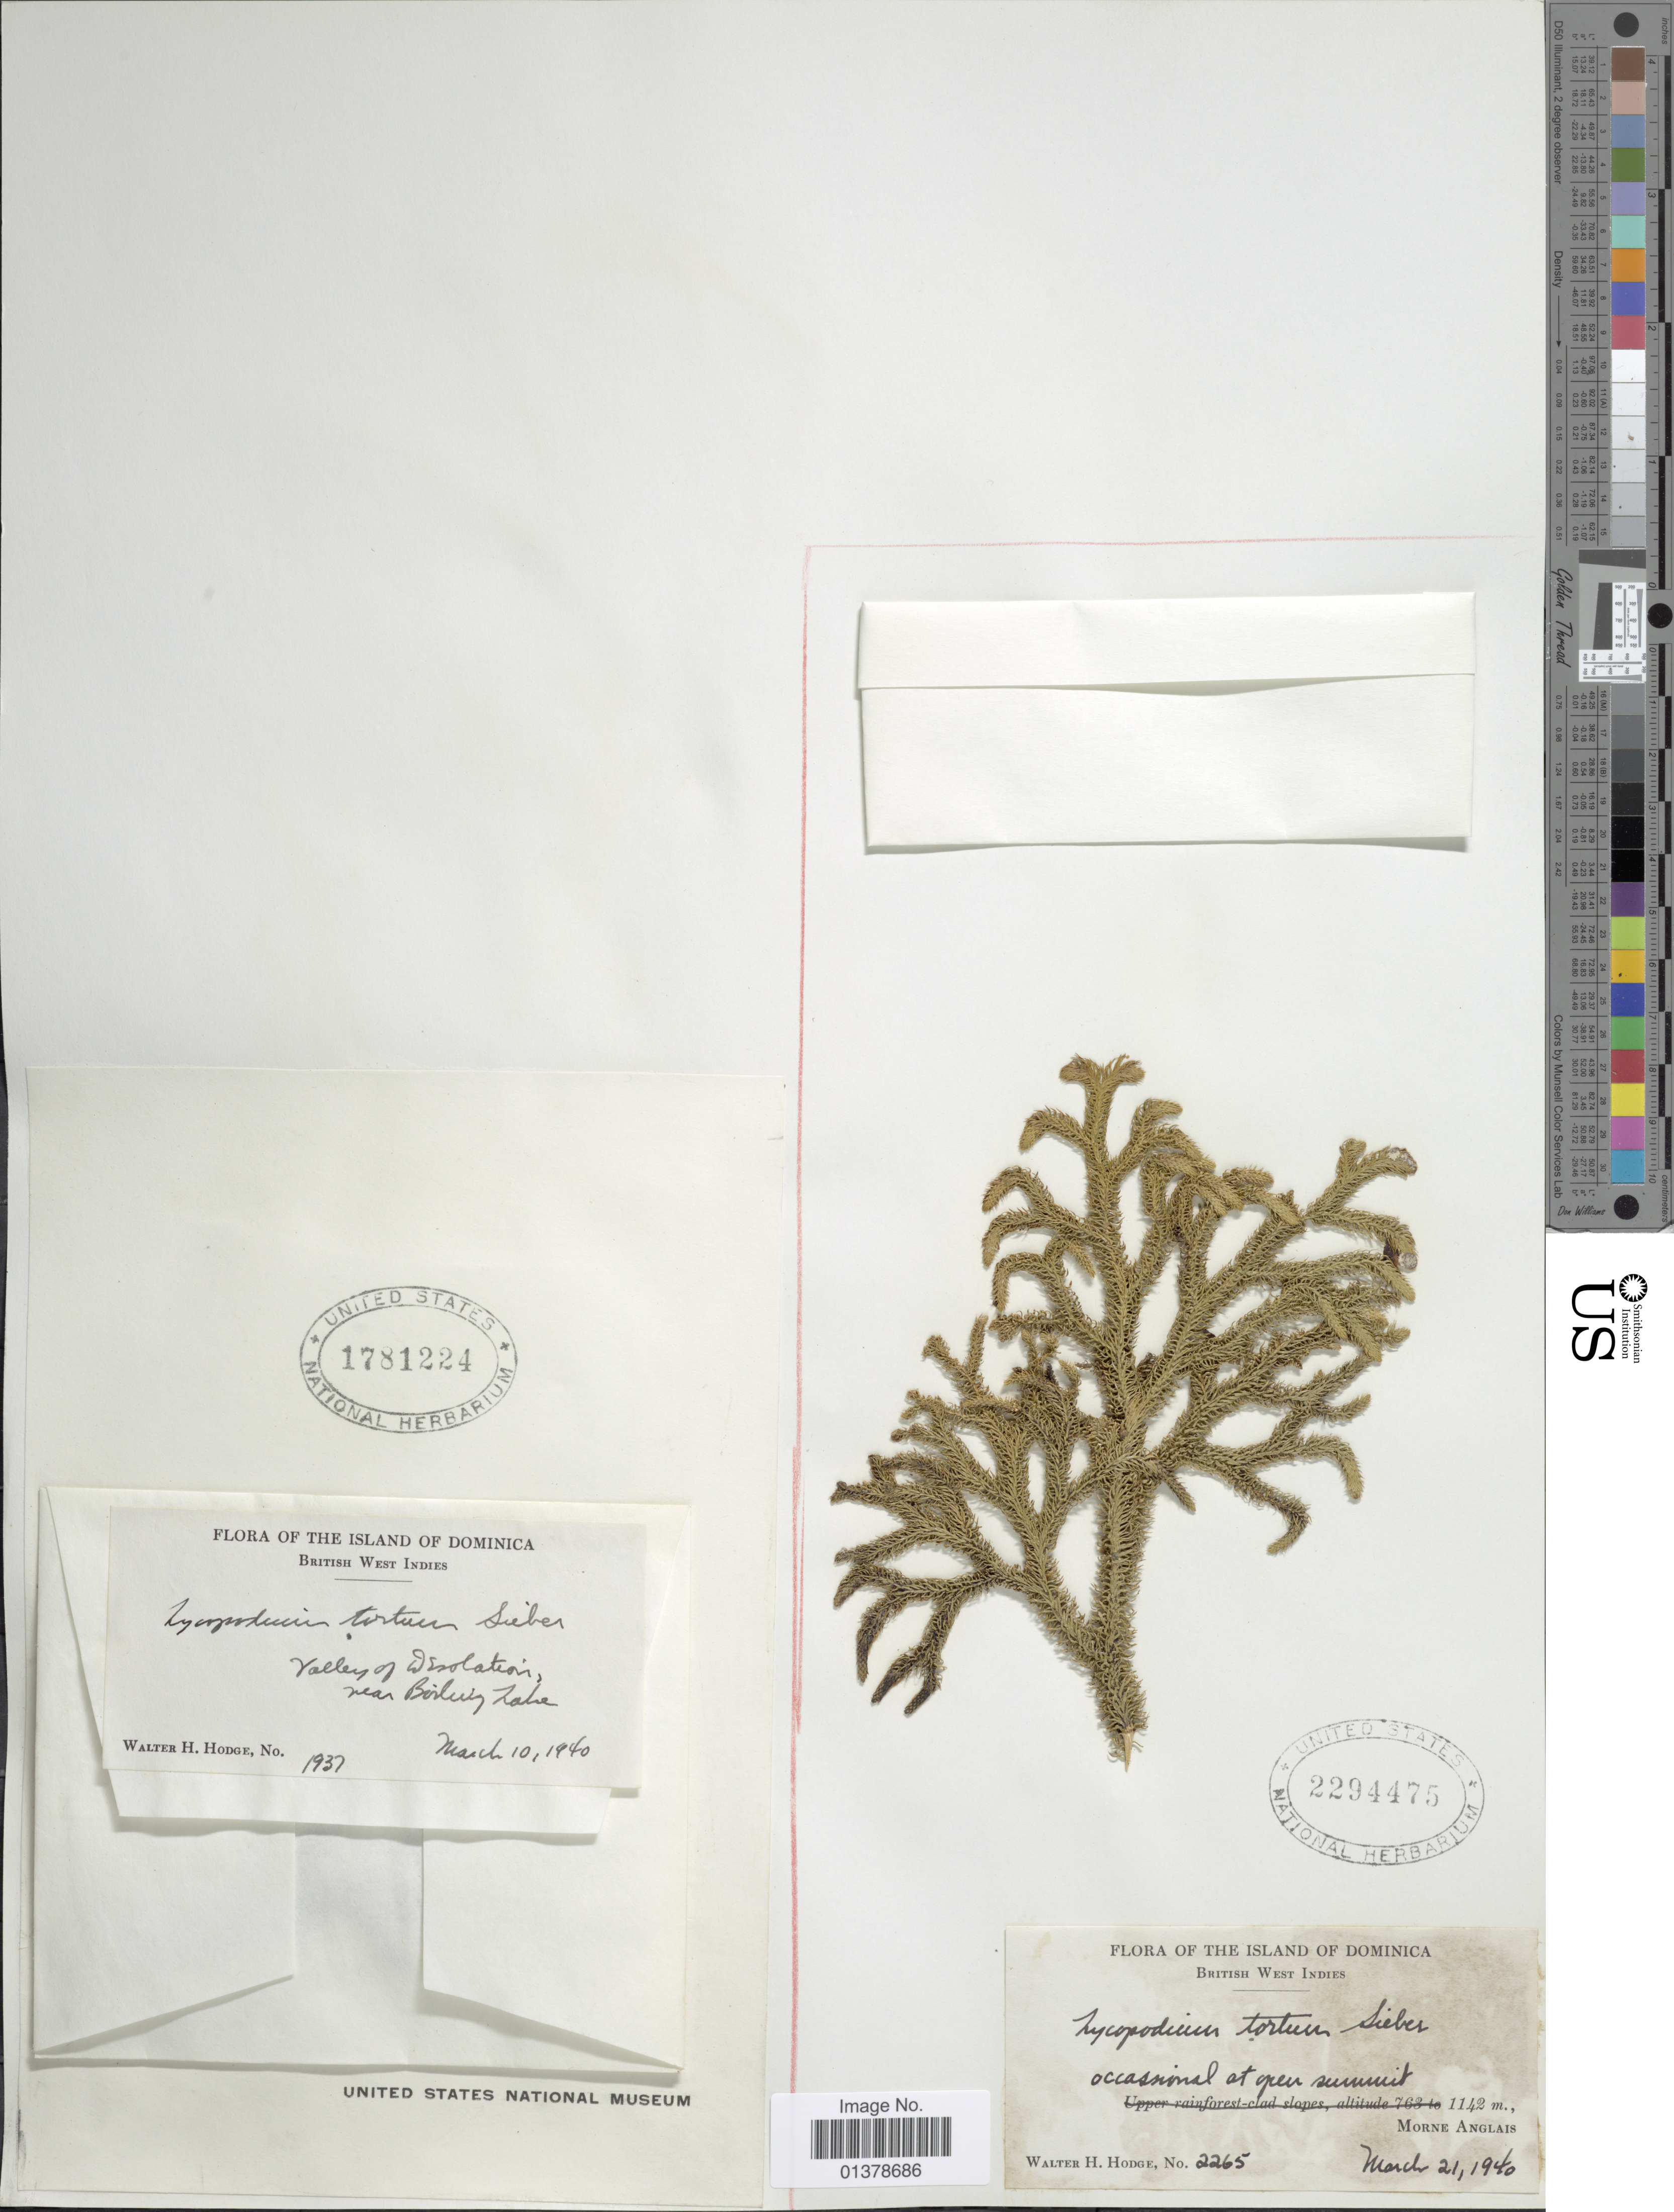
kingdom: Plantae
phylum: Tracheophyta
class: Lycopodiopsida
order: Lycopodiales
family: Lycopodiaceae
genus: Palhinhaea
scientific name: Palhinhaea torta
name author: (Sieber ex Underw. & F.E. Lloyd) Christenh.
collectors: W. Hodge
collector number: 1937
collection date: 1940-03-10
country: Dominica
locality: Valley of Desolation, near Boiling Lake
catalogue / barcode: US 1781224-2